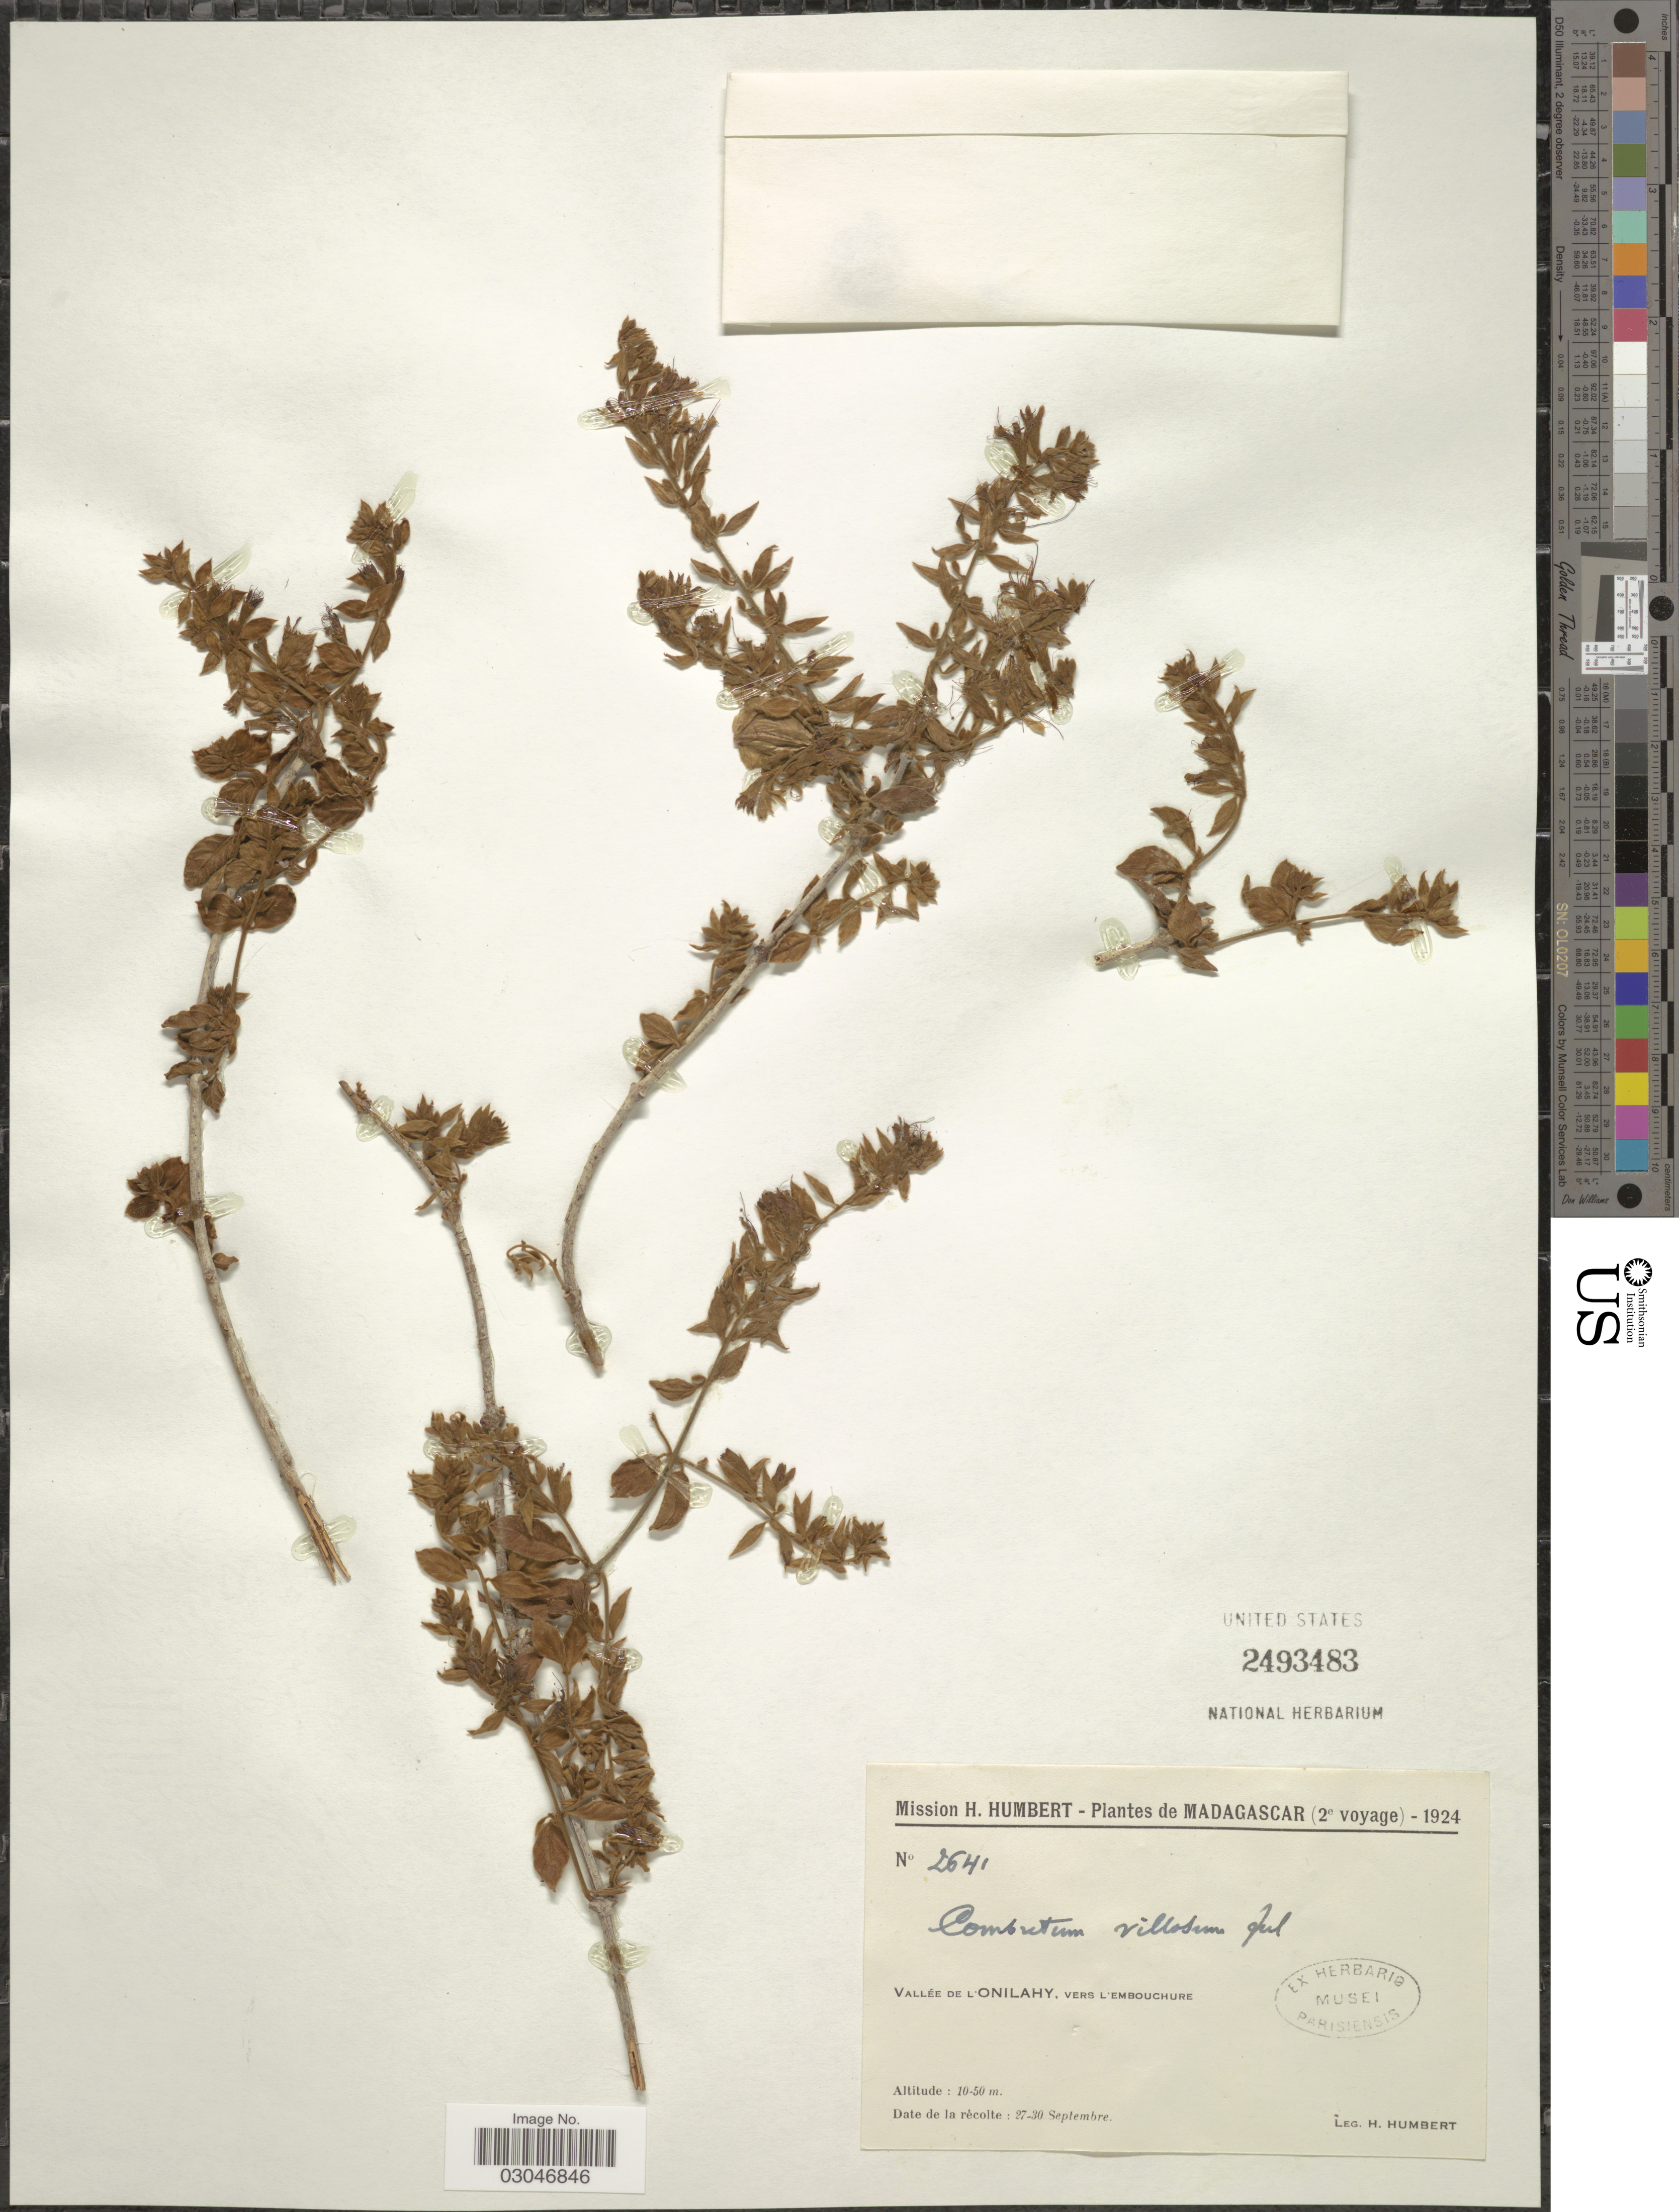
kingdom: Plantae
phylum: Tracheophyta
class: Magnoliopsida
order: Myrtales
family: Combretaceae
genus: Combretum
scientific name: Combretum villosum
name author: (Tul.) Jongkind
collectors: H. Humbert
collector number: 2641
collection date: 1924-09-27/1924-09-30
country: Madagascar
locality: Vallée de l'Onilahy, vers l'embouchure.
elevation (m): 10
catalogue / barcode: US 2493483